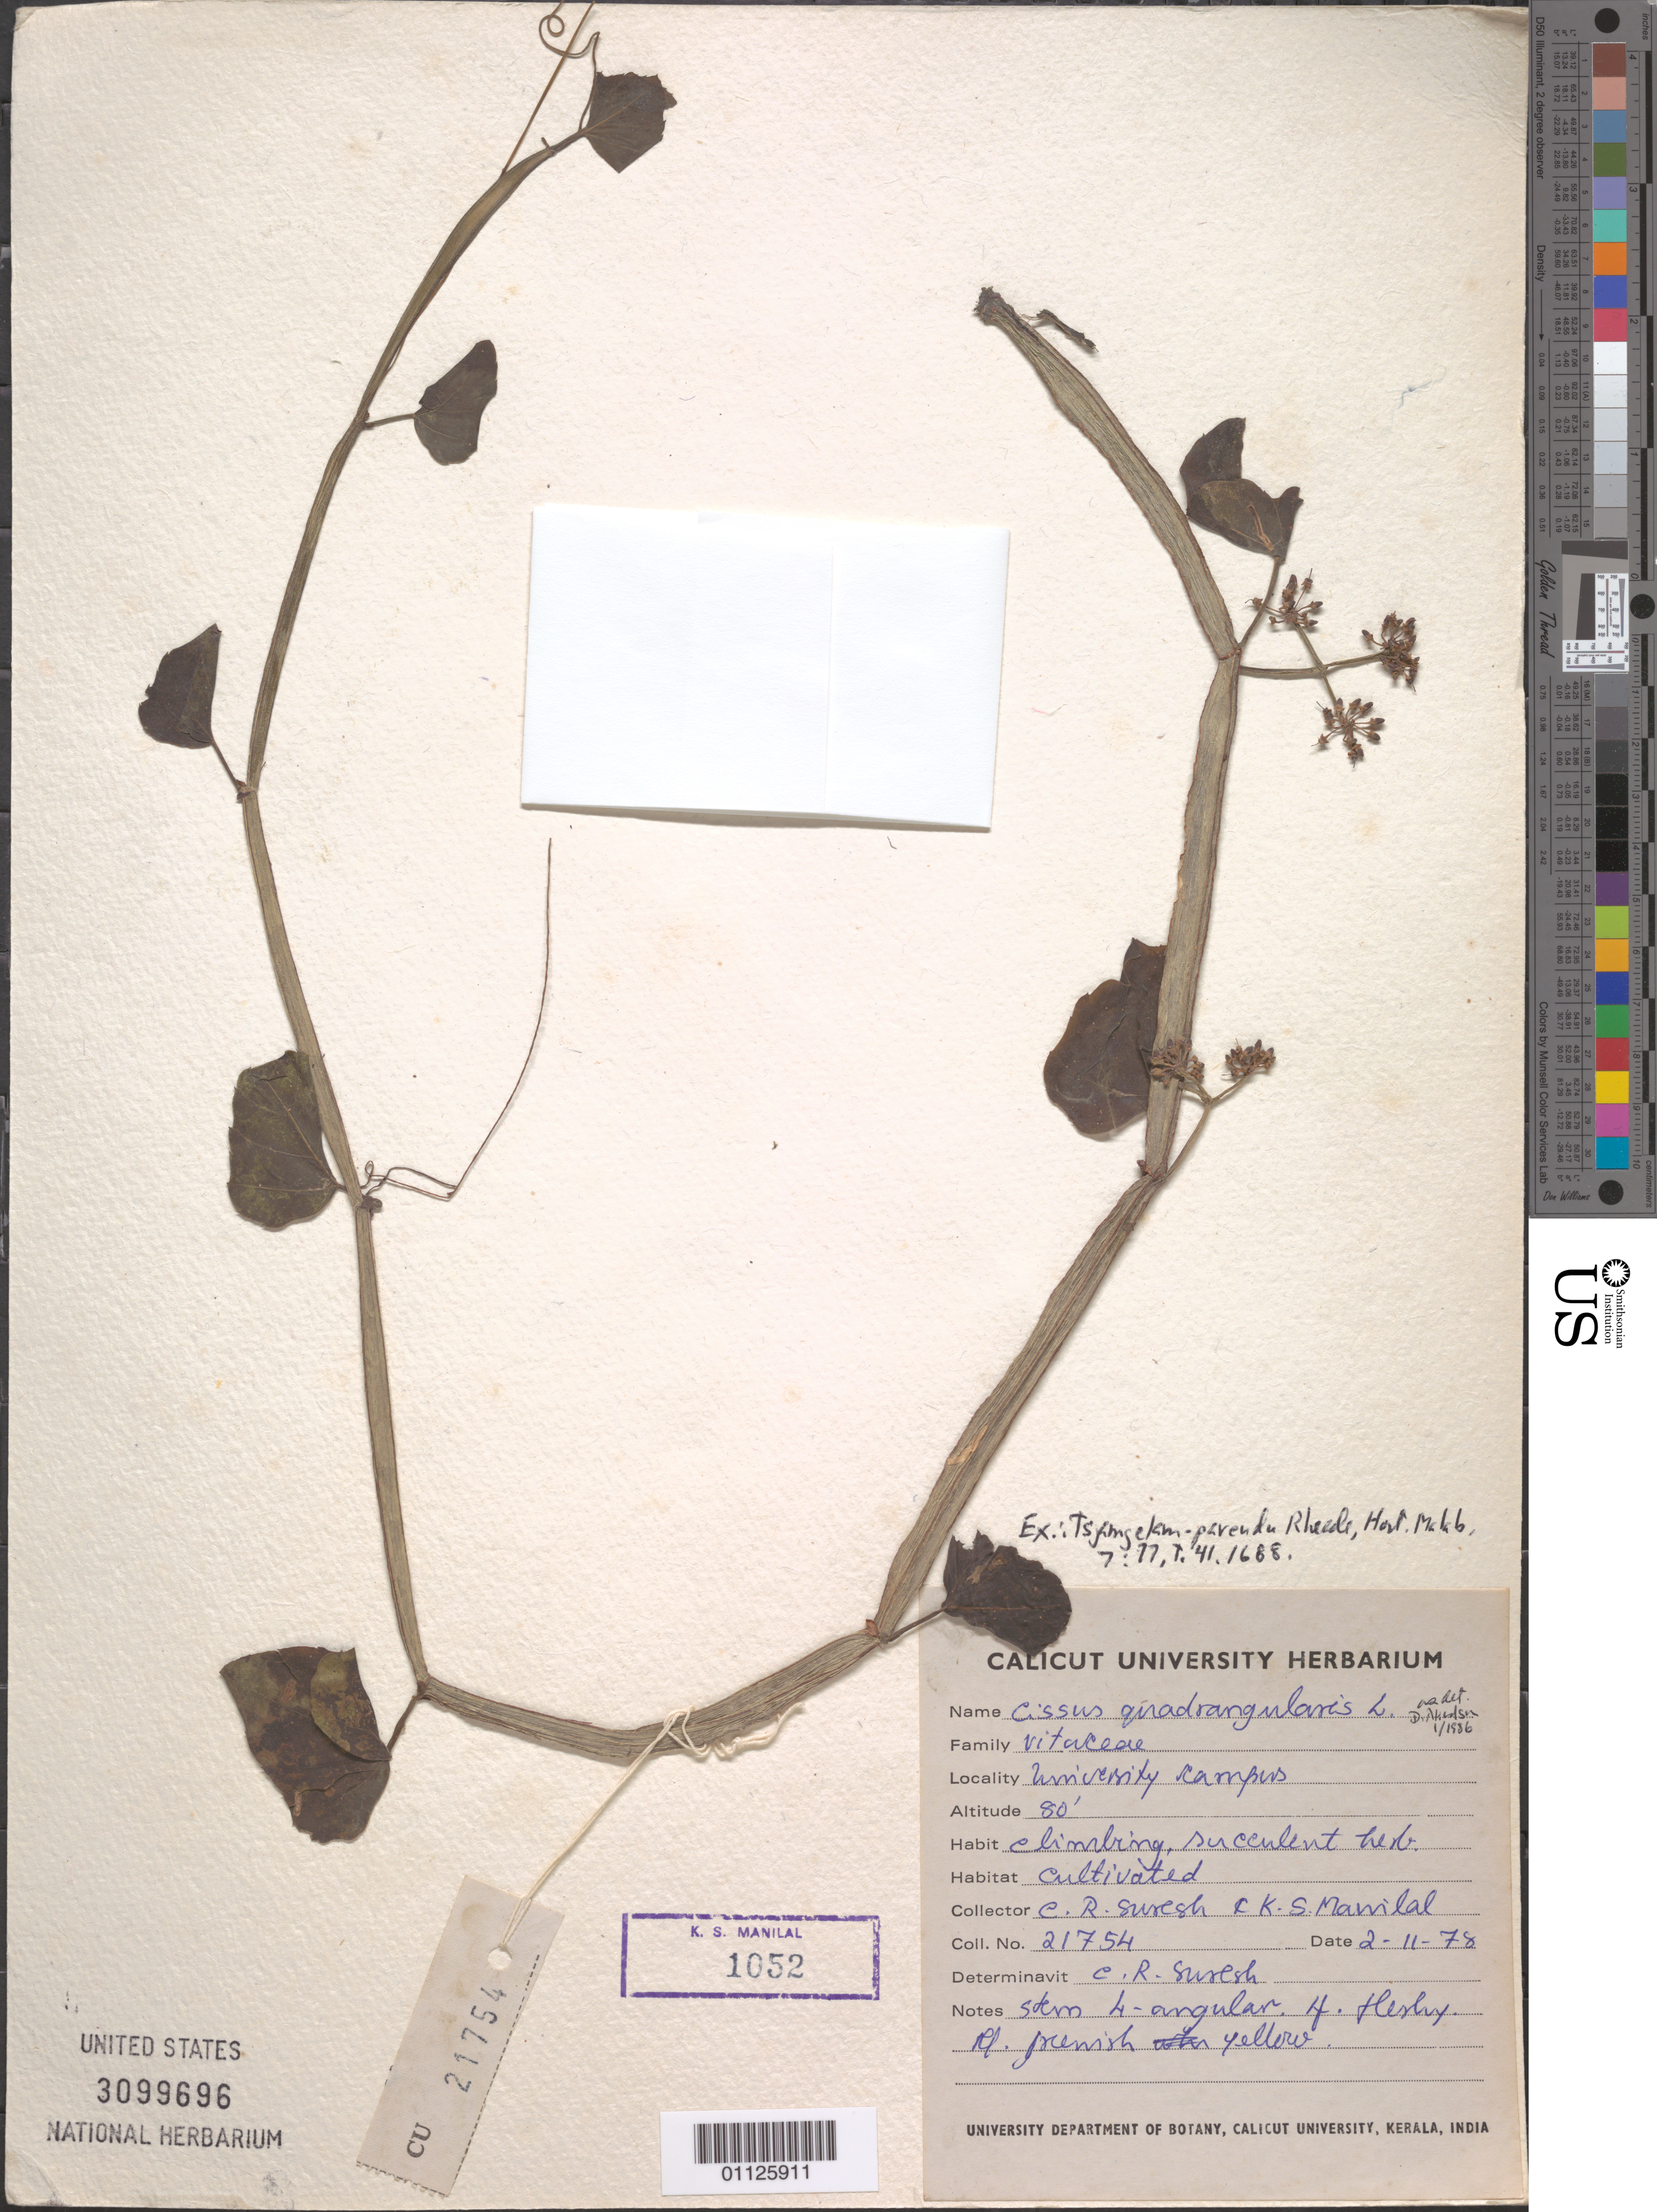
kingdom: Plantae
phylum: Tracheophyta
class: Magnoliopsida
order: Vitales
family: Vitaceae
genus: Cissus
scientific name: Cissus quadrangularis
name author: L.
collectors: K. Manilal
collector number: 21754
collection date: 1978-02-02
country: India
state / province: Kerala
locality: Calicut University Campus.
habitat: Climbing. Cultivated.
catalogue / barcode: US 3099696